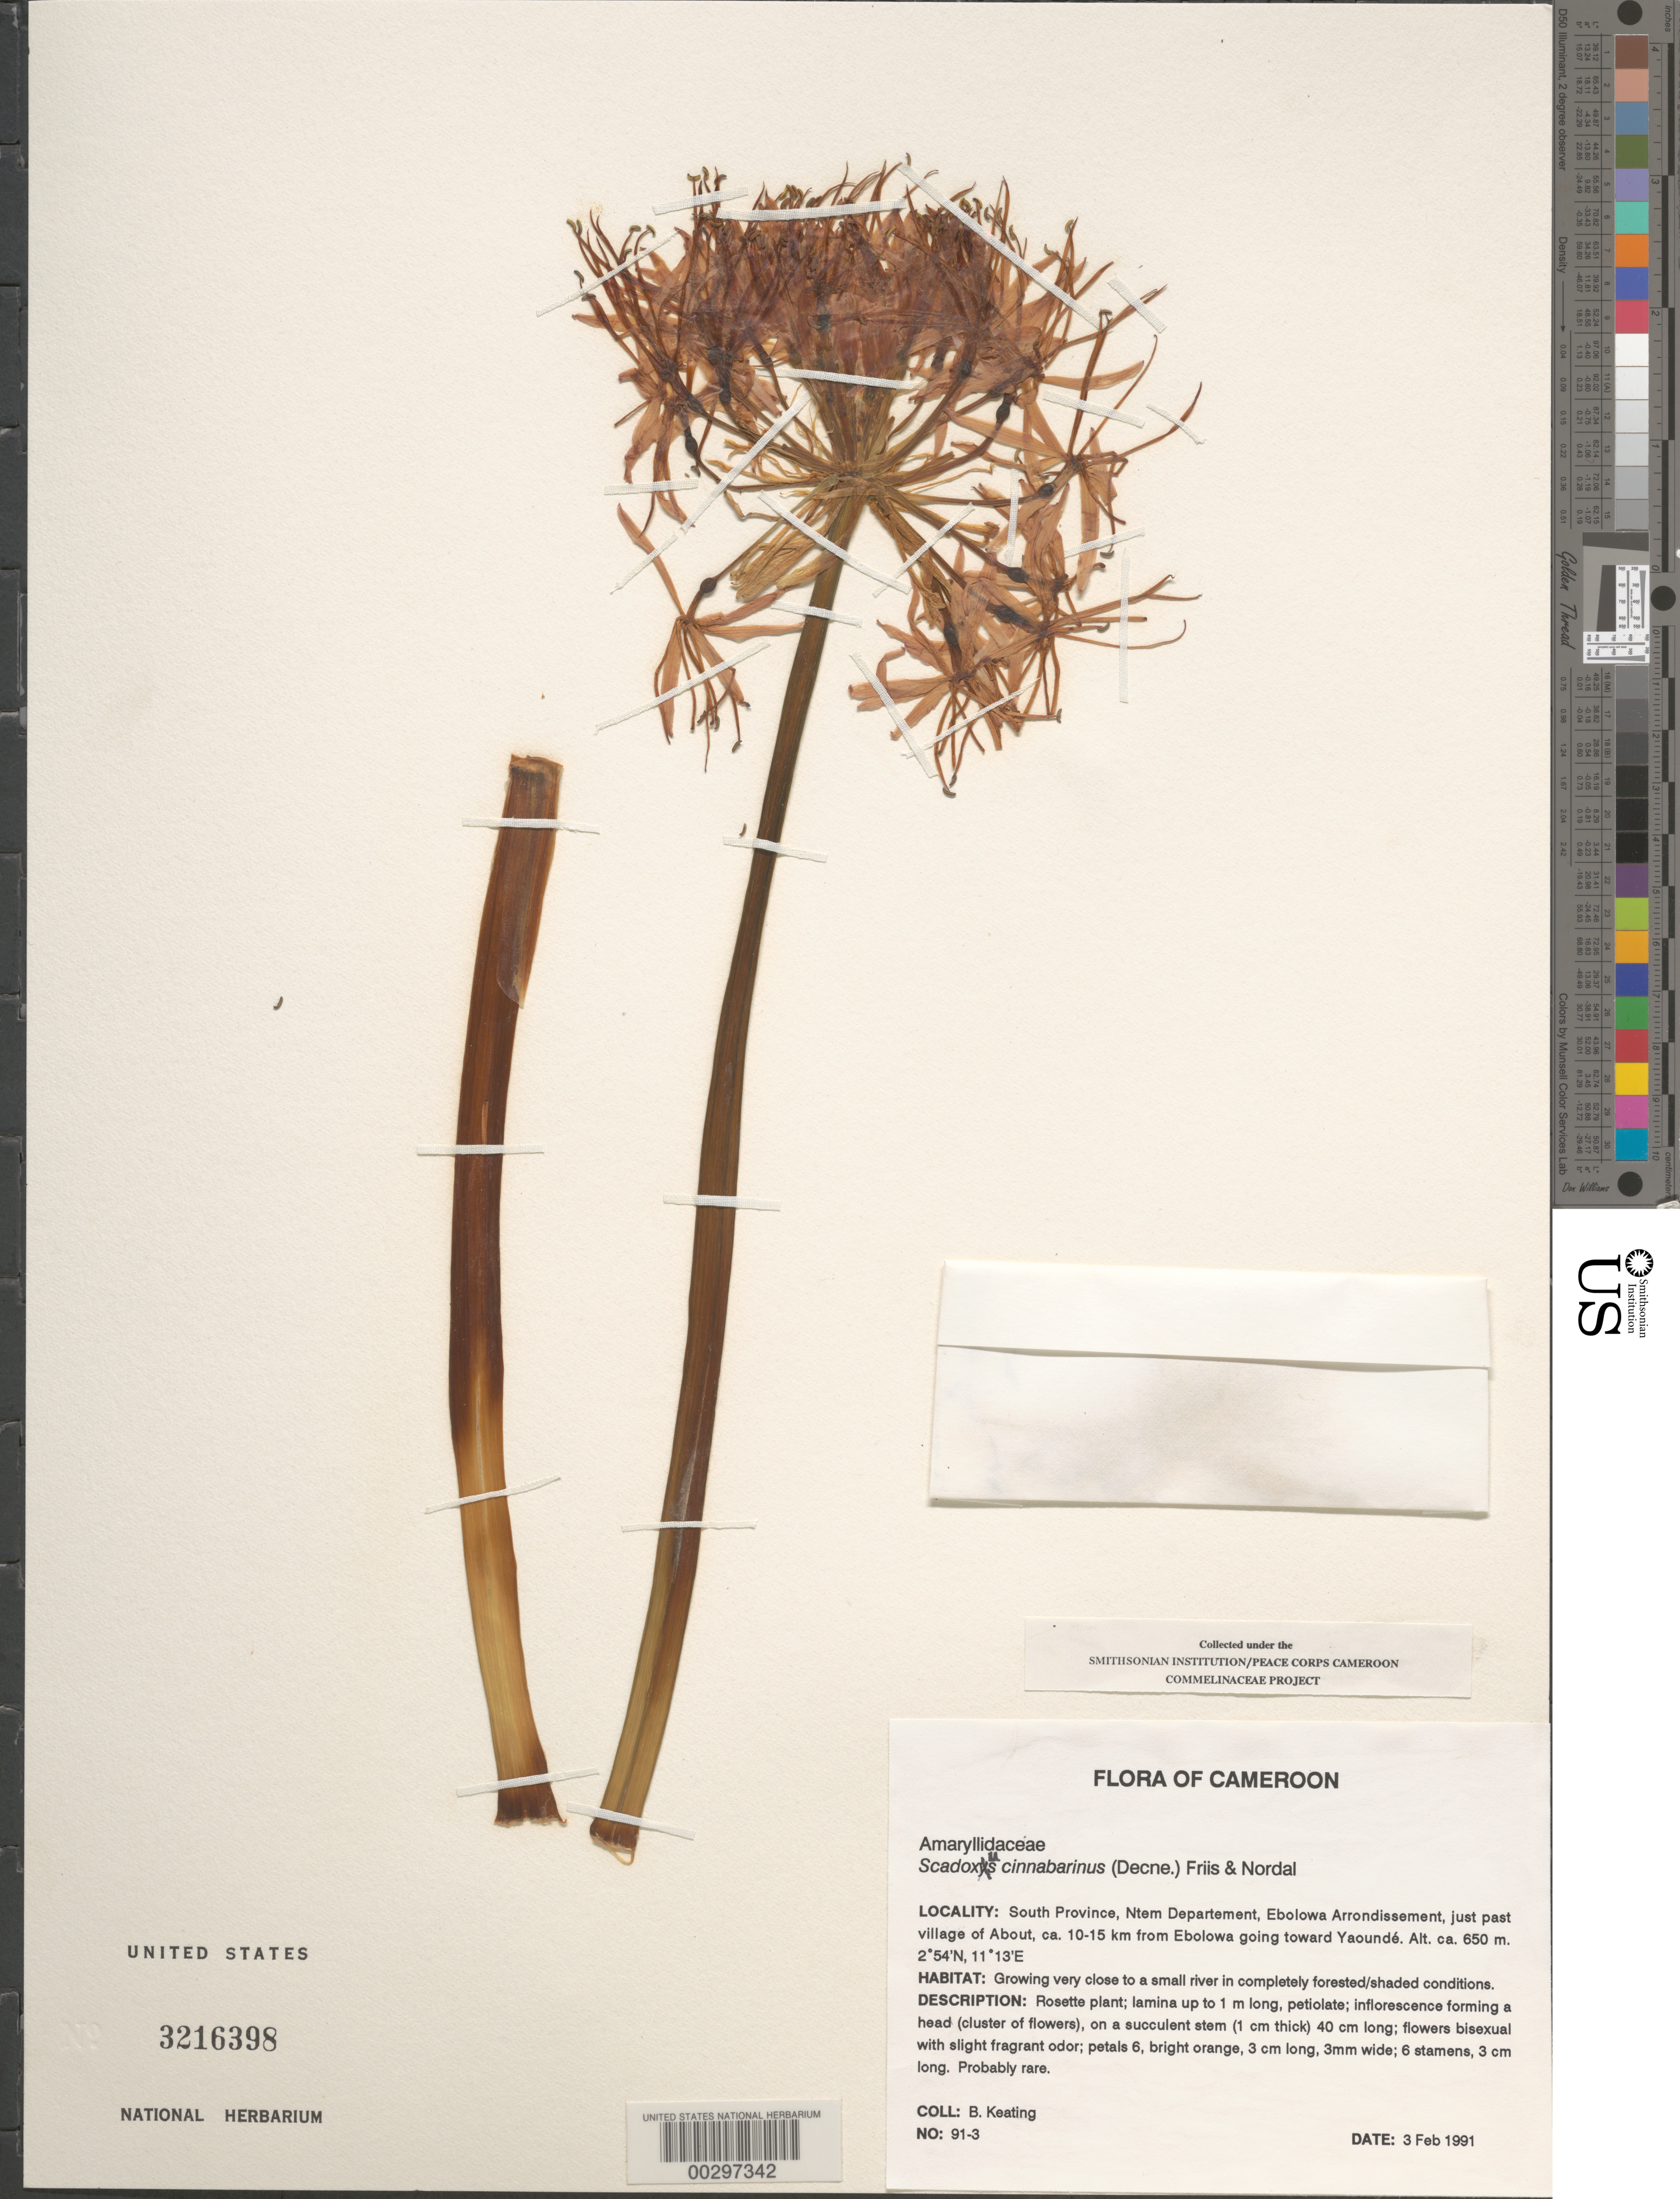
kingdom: Plantae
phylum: Tracheophyta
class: Liliopsida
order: Asparagales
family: Amaryllidaceae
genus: Scadoxus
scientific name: Scadoxus cinnabarinus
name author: (Decne.) Friis & Nordal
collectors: B. Keating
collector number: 91-3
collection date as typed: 03 Feb 1991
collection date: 1991-02-03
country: Cameroon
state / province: Sud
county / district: Ntem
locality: Ntem, ebolowa arrondissement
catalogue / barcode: US 3216398